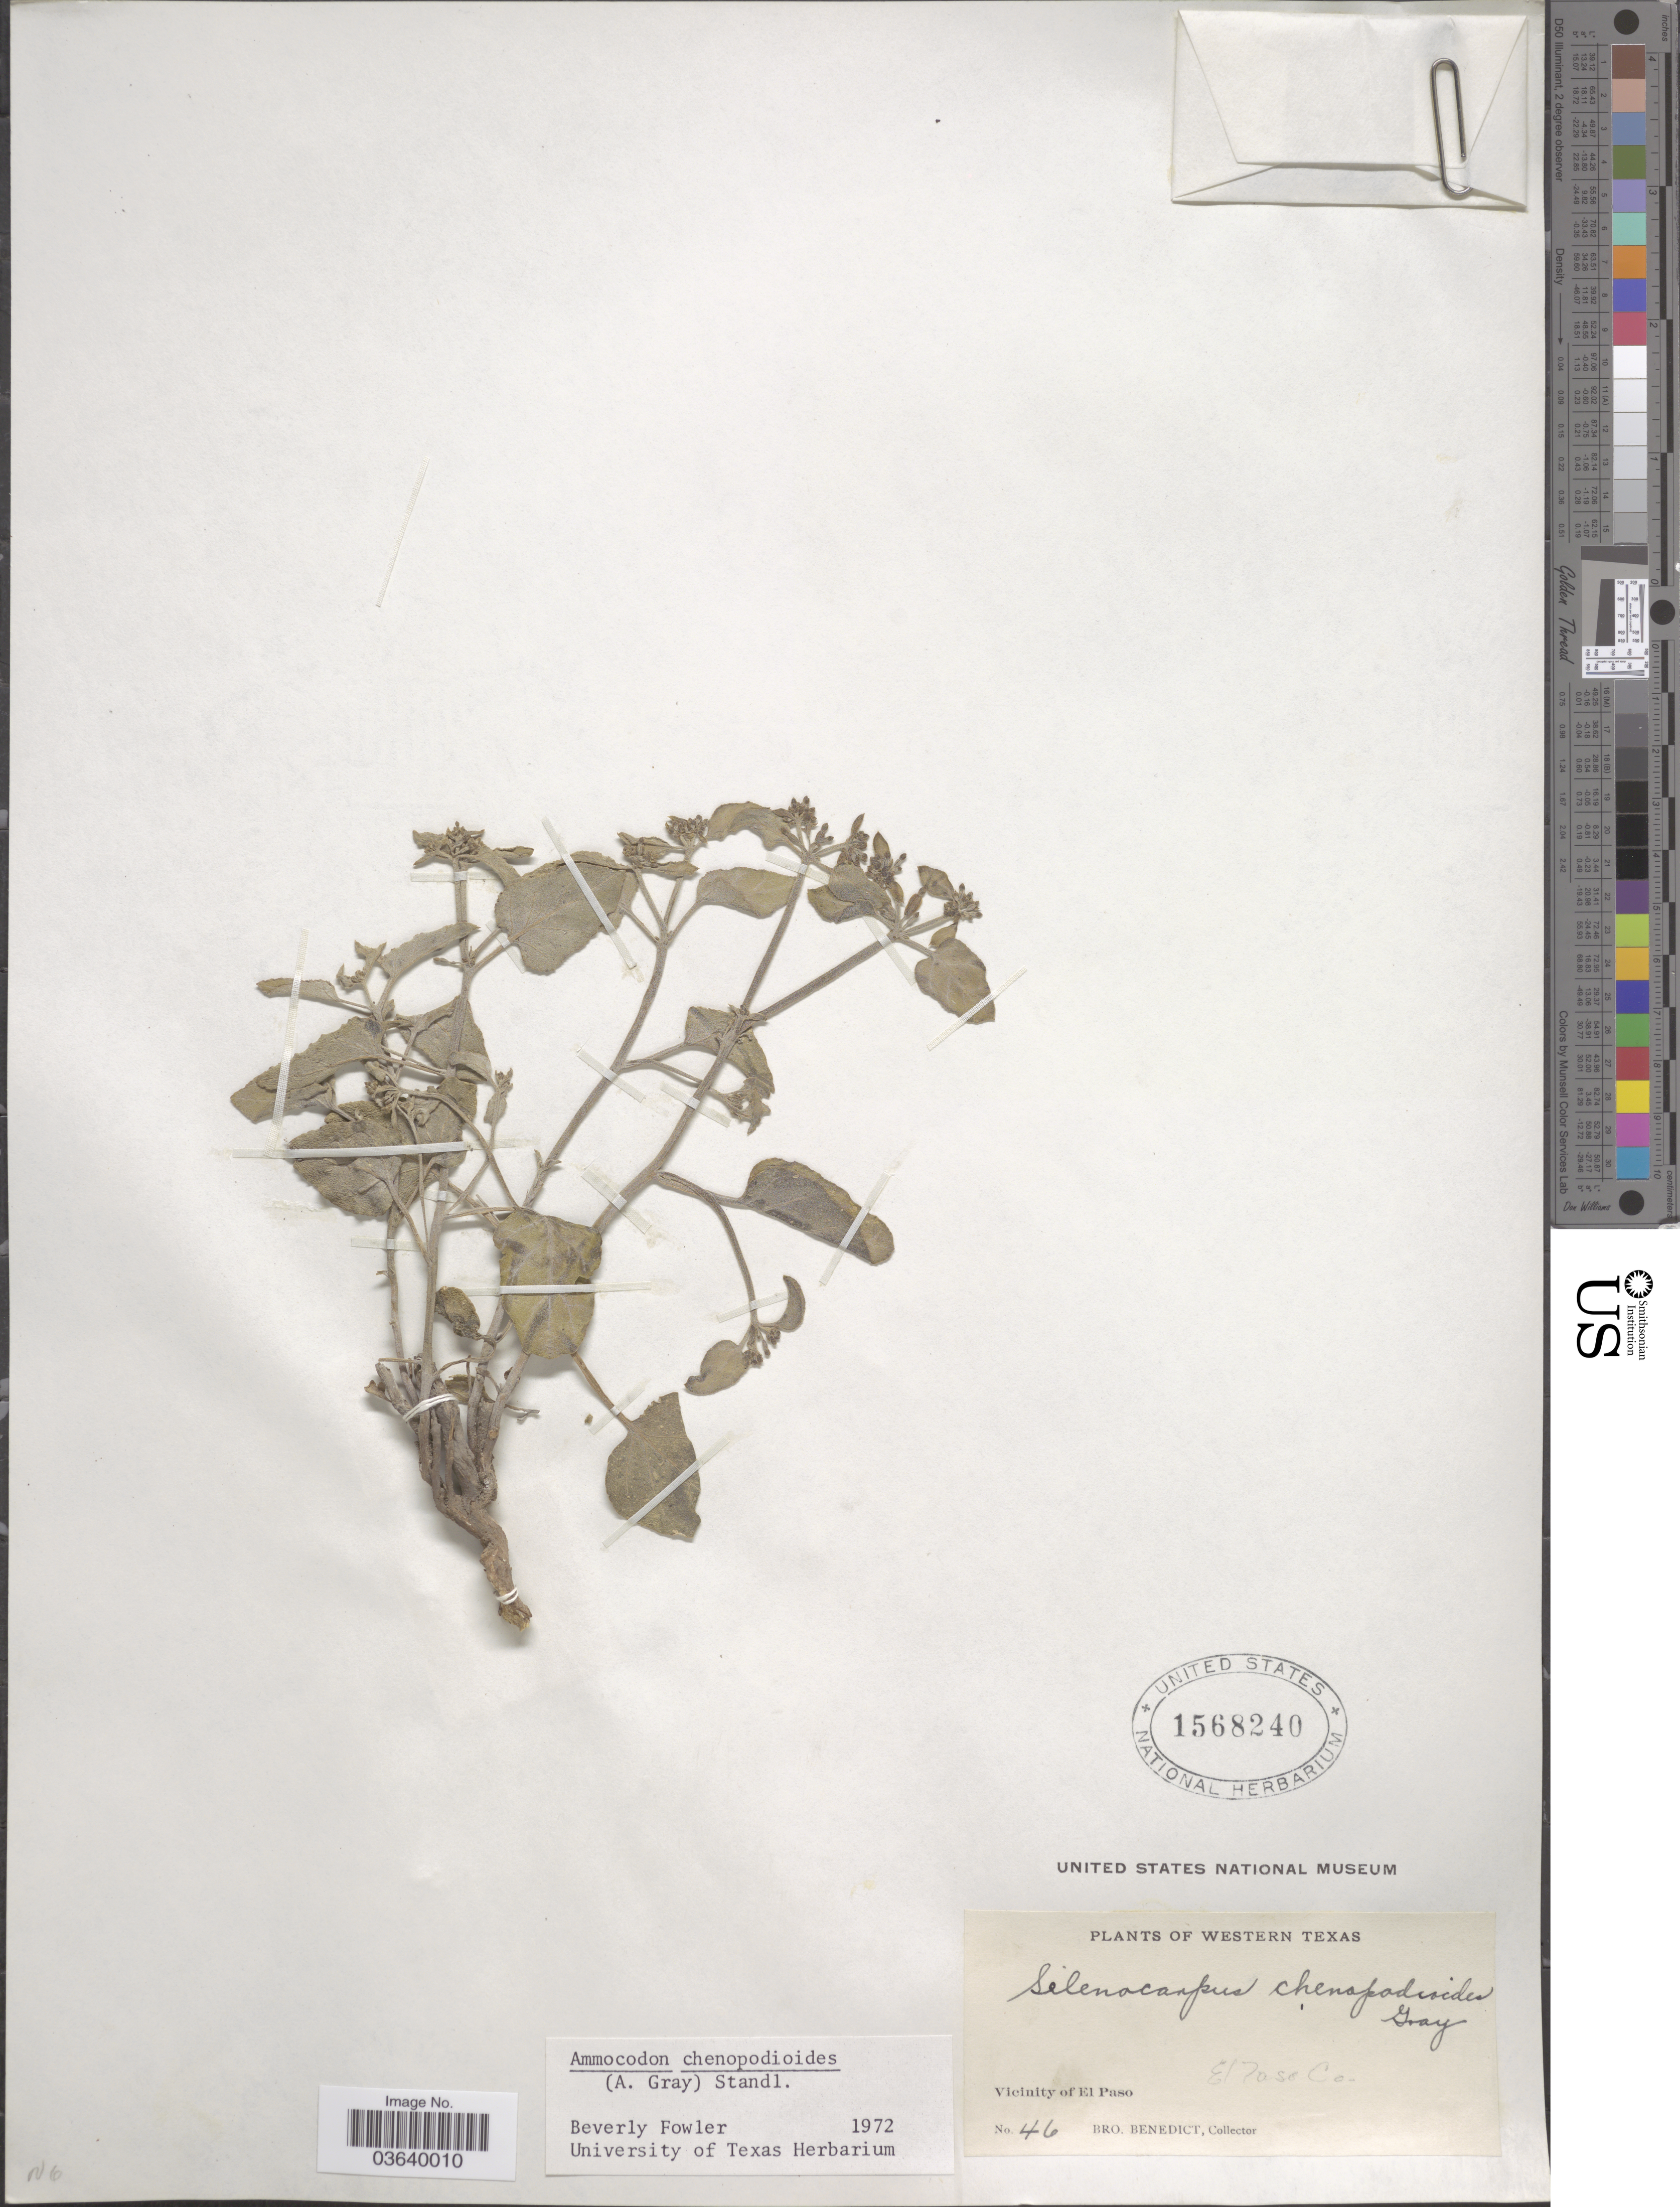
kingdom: Plantae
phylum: Tracheophyta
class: Magnoliopsida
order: Caryophyllales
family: Nyctaginaceae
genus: Acleisanthes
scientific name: Acleisanthes chenopodioides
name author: (A. Gray) R.A. Levin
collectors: Bro. Benedict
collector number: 46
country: United States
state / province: Texas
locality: Western Texas. Vicinity of El Paso. El Paso Co.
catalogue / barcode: US 1568240